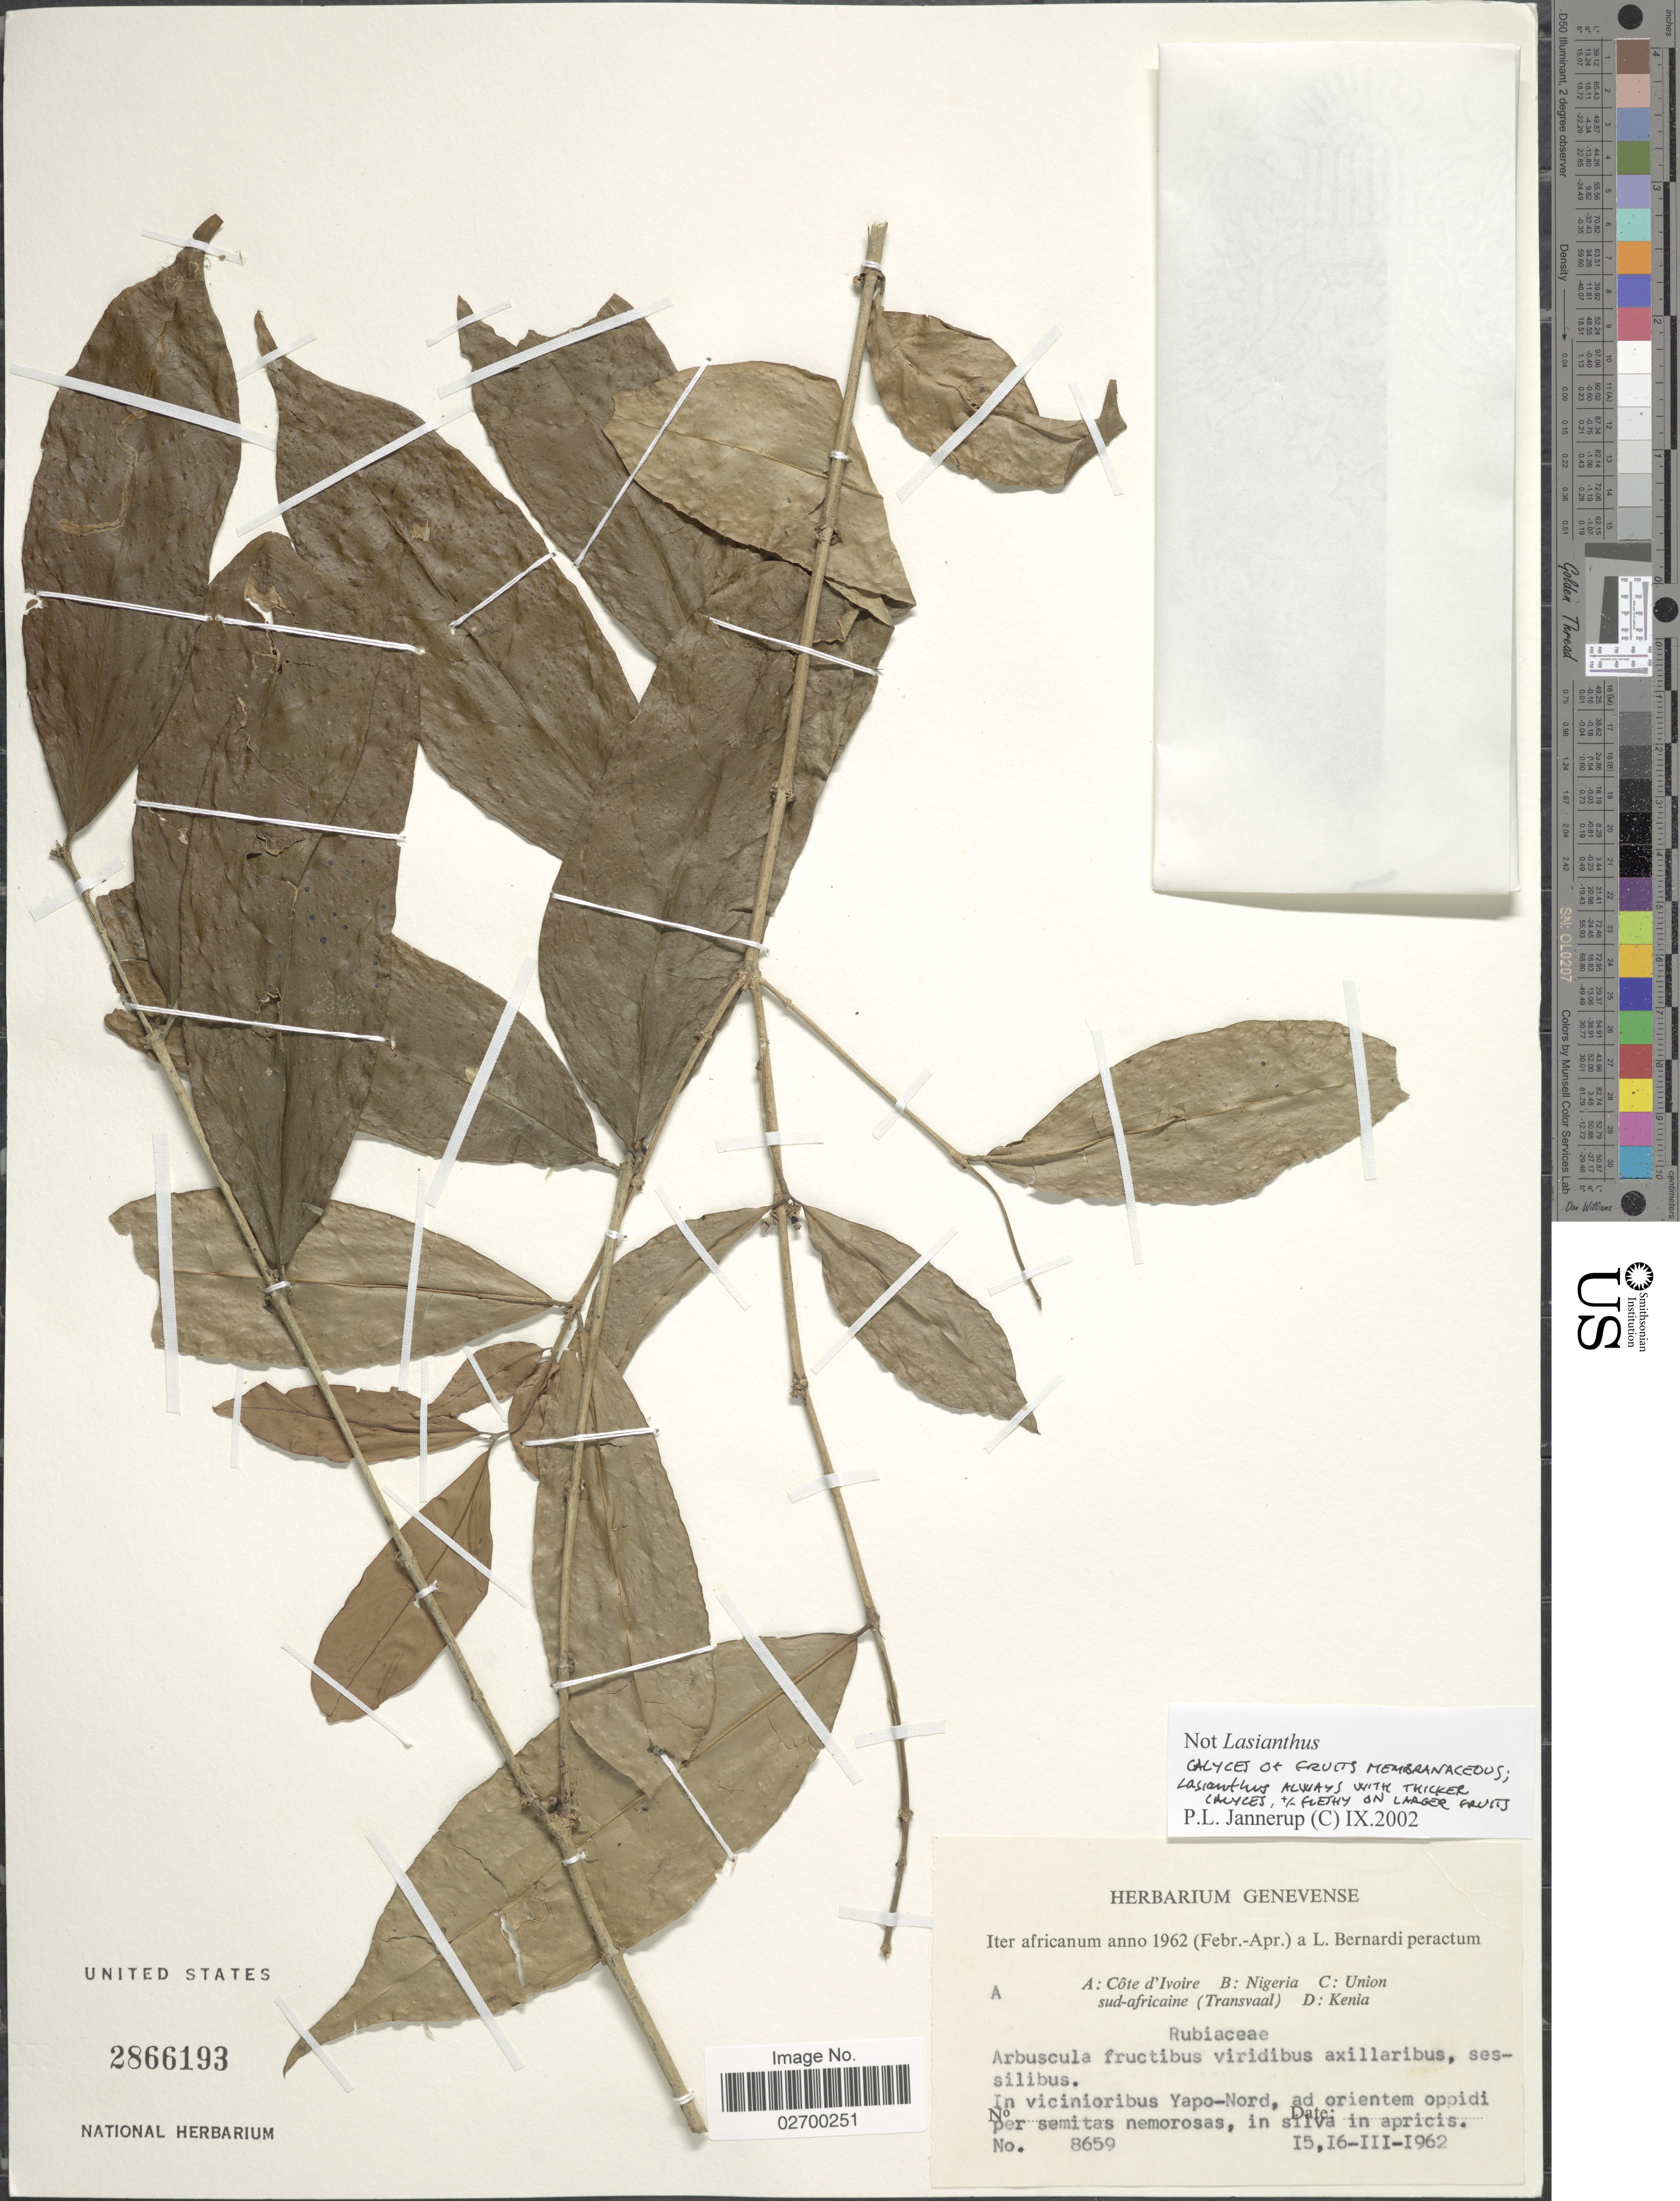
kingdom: Plantae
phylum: Tracheophyta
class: Magnoliopsida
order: Gentianales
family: Rubiaceae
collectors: L. Bernardi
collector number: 8659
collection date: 1962-03-15/1962-03-16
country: Ivory Coast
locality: In vicinioribus Yapo-Nord, ad orientem oppidi per semitas nemorosas, in silva in apricis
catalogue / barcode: US 2866193